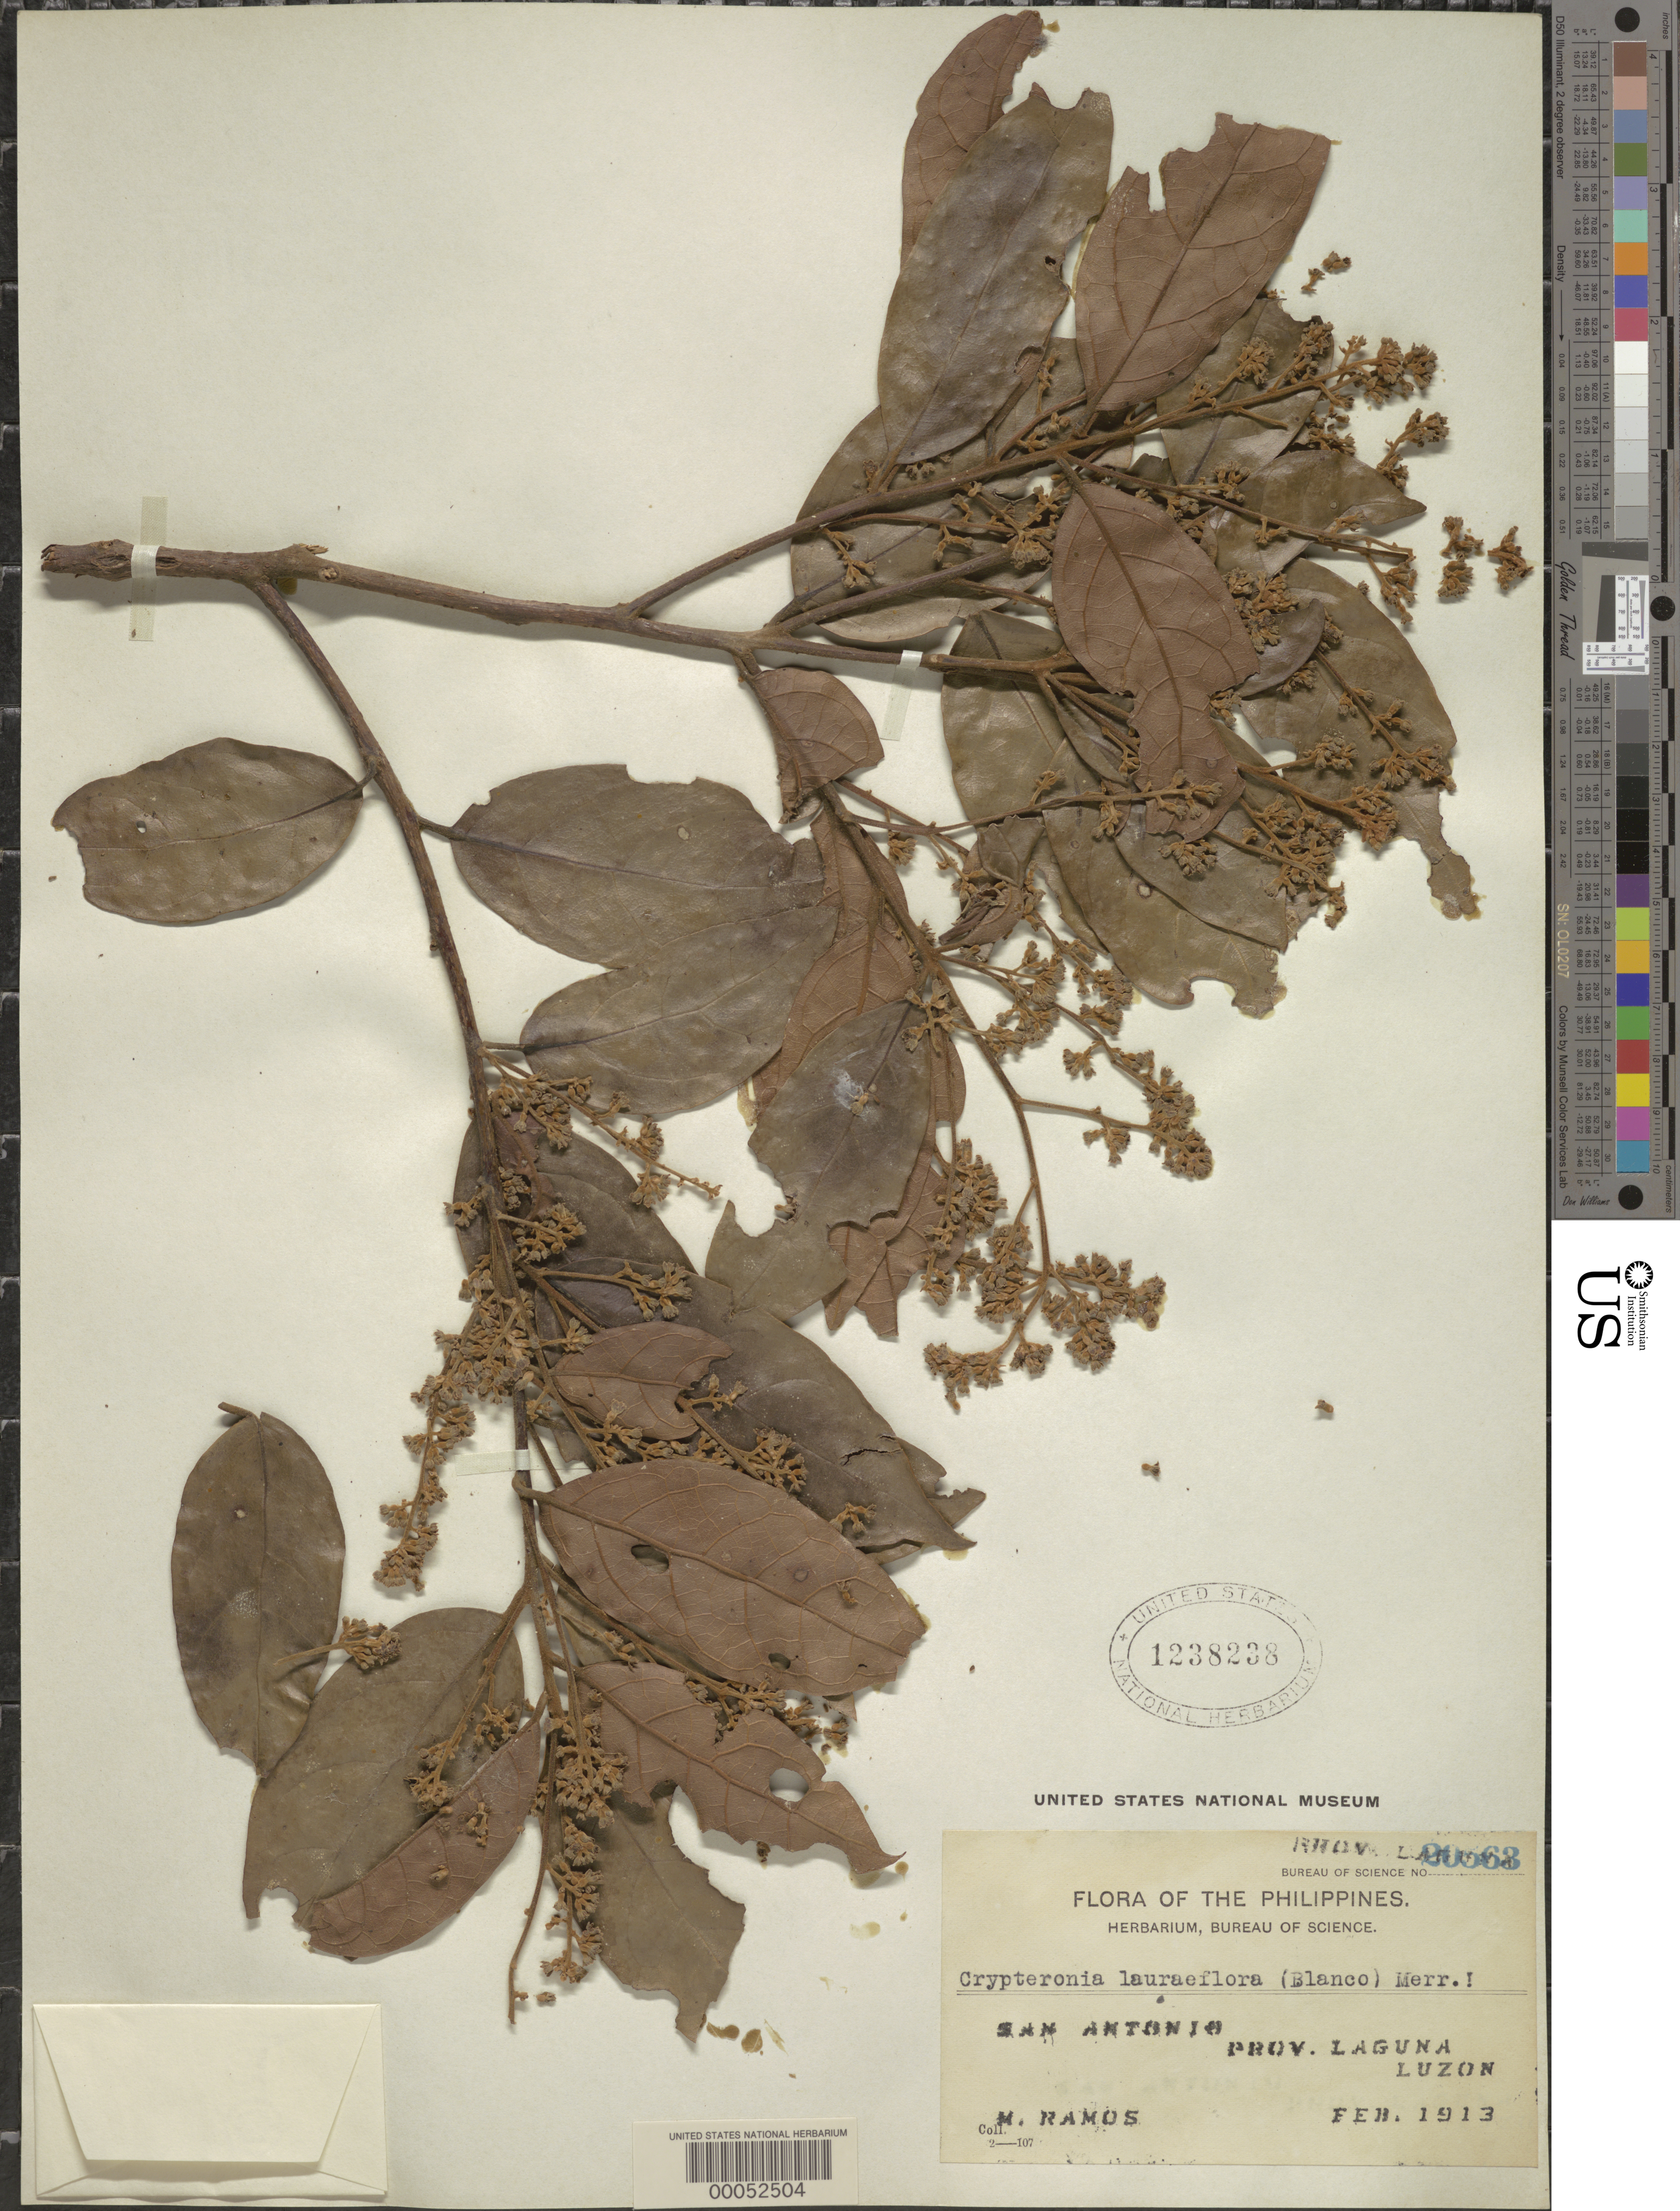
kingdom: Plantae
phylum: Tracheophyta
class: Magnoliopsida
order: Laurales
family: Lauraceae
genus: Cryptocarya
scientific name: Cryptocarya lauriflora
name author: (Blanco) Merr.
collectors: M. Ramos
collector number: Bureau of Science 20363*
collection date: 1913-02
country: Philippines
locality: San Antonio Prov. Laguna, Luzon.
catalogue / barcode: US 1238238